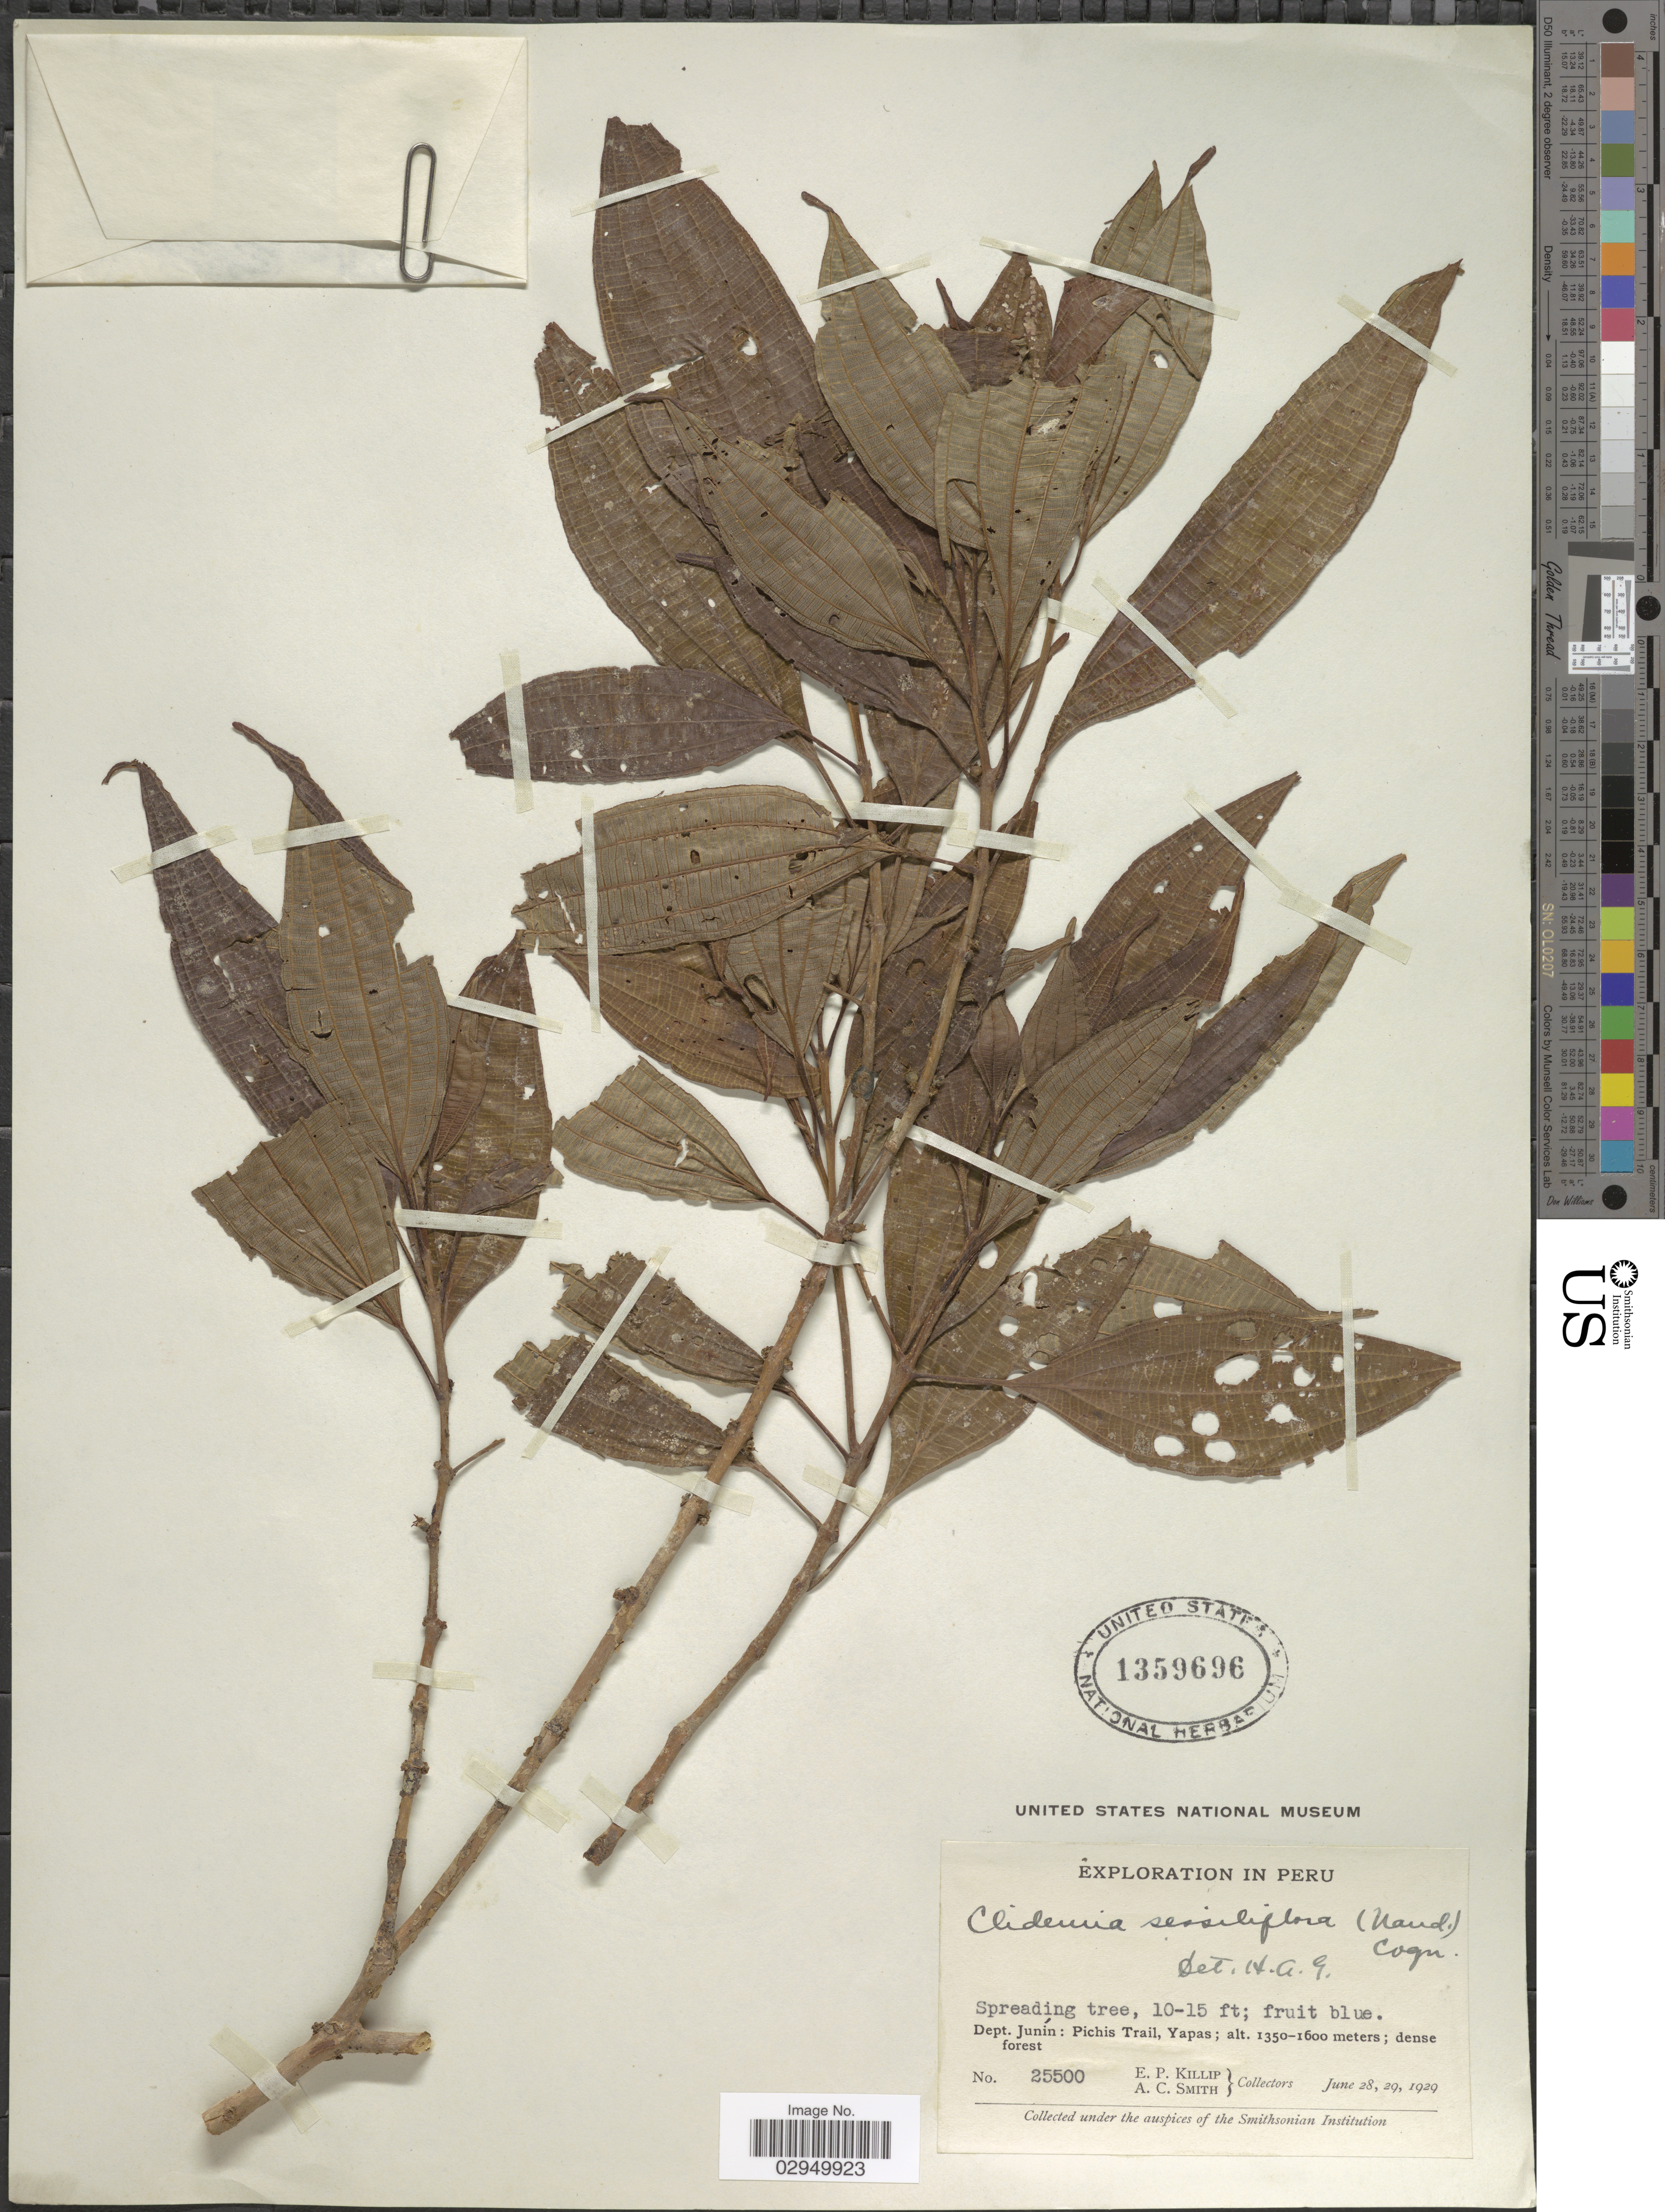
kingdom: Plantae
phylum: Tracheophyta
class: Magnoliopsida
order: Myrtales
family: Melastomataceae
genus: Clidemia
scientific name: Clidemia sessiliflora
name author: (Naudin) Cogn.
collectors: E. P. Killip & A. C. Smith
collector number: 25500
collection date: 1929-06-28/1929-06-29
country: Peru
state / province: Junín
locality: Dept. Junín: Pichis Trail, Yapas; dense forest.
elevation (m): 1350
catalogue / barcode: US 1359696